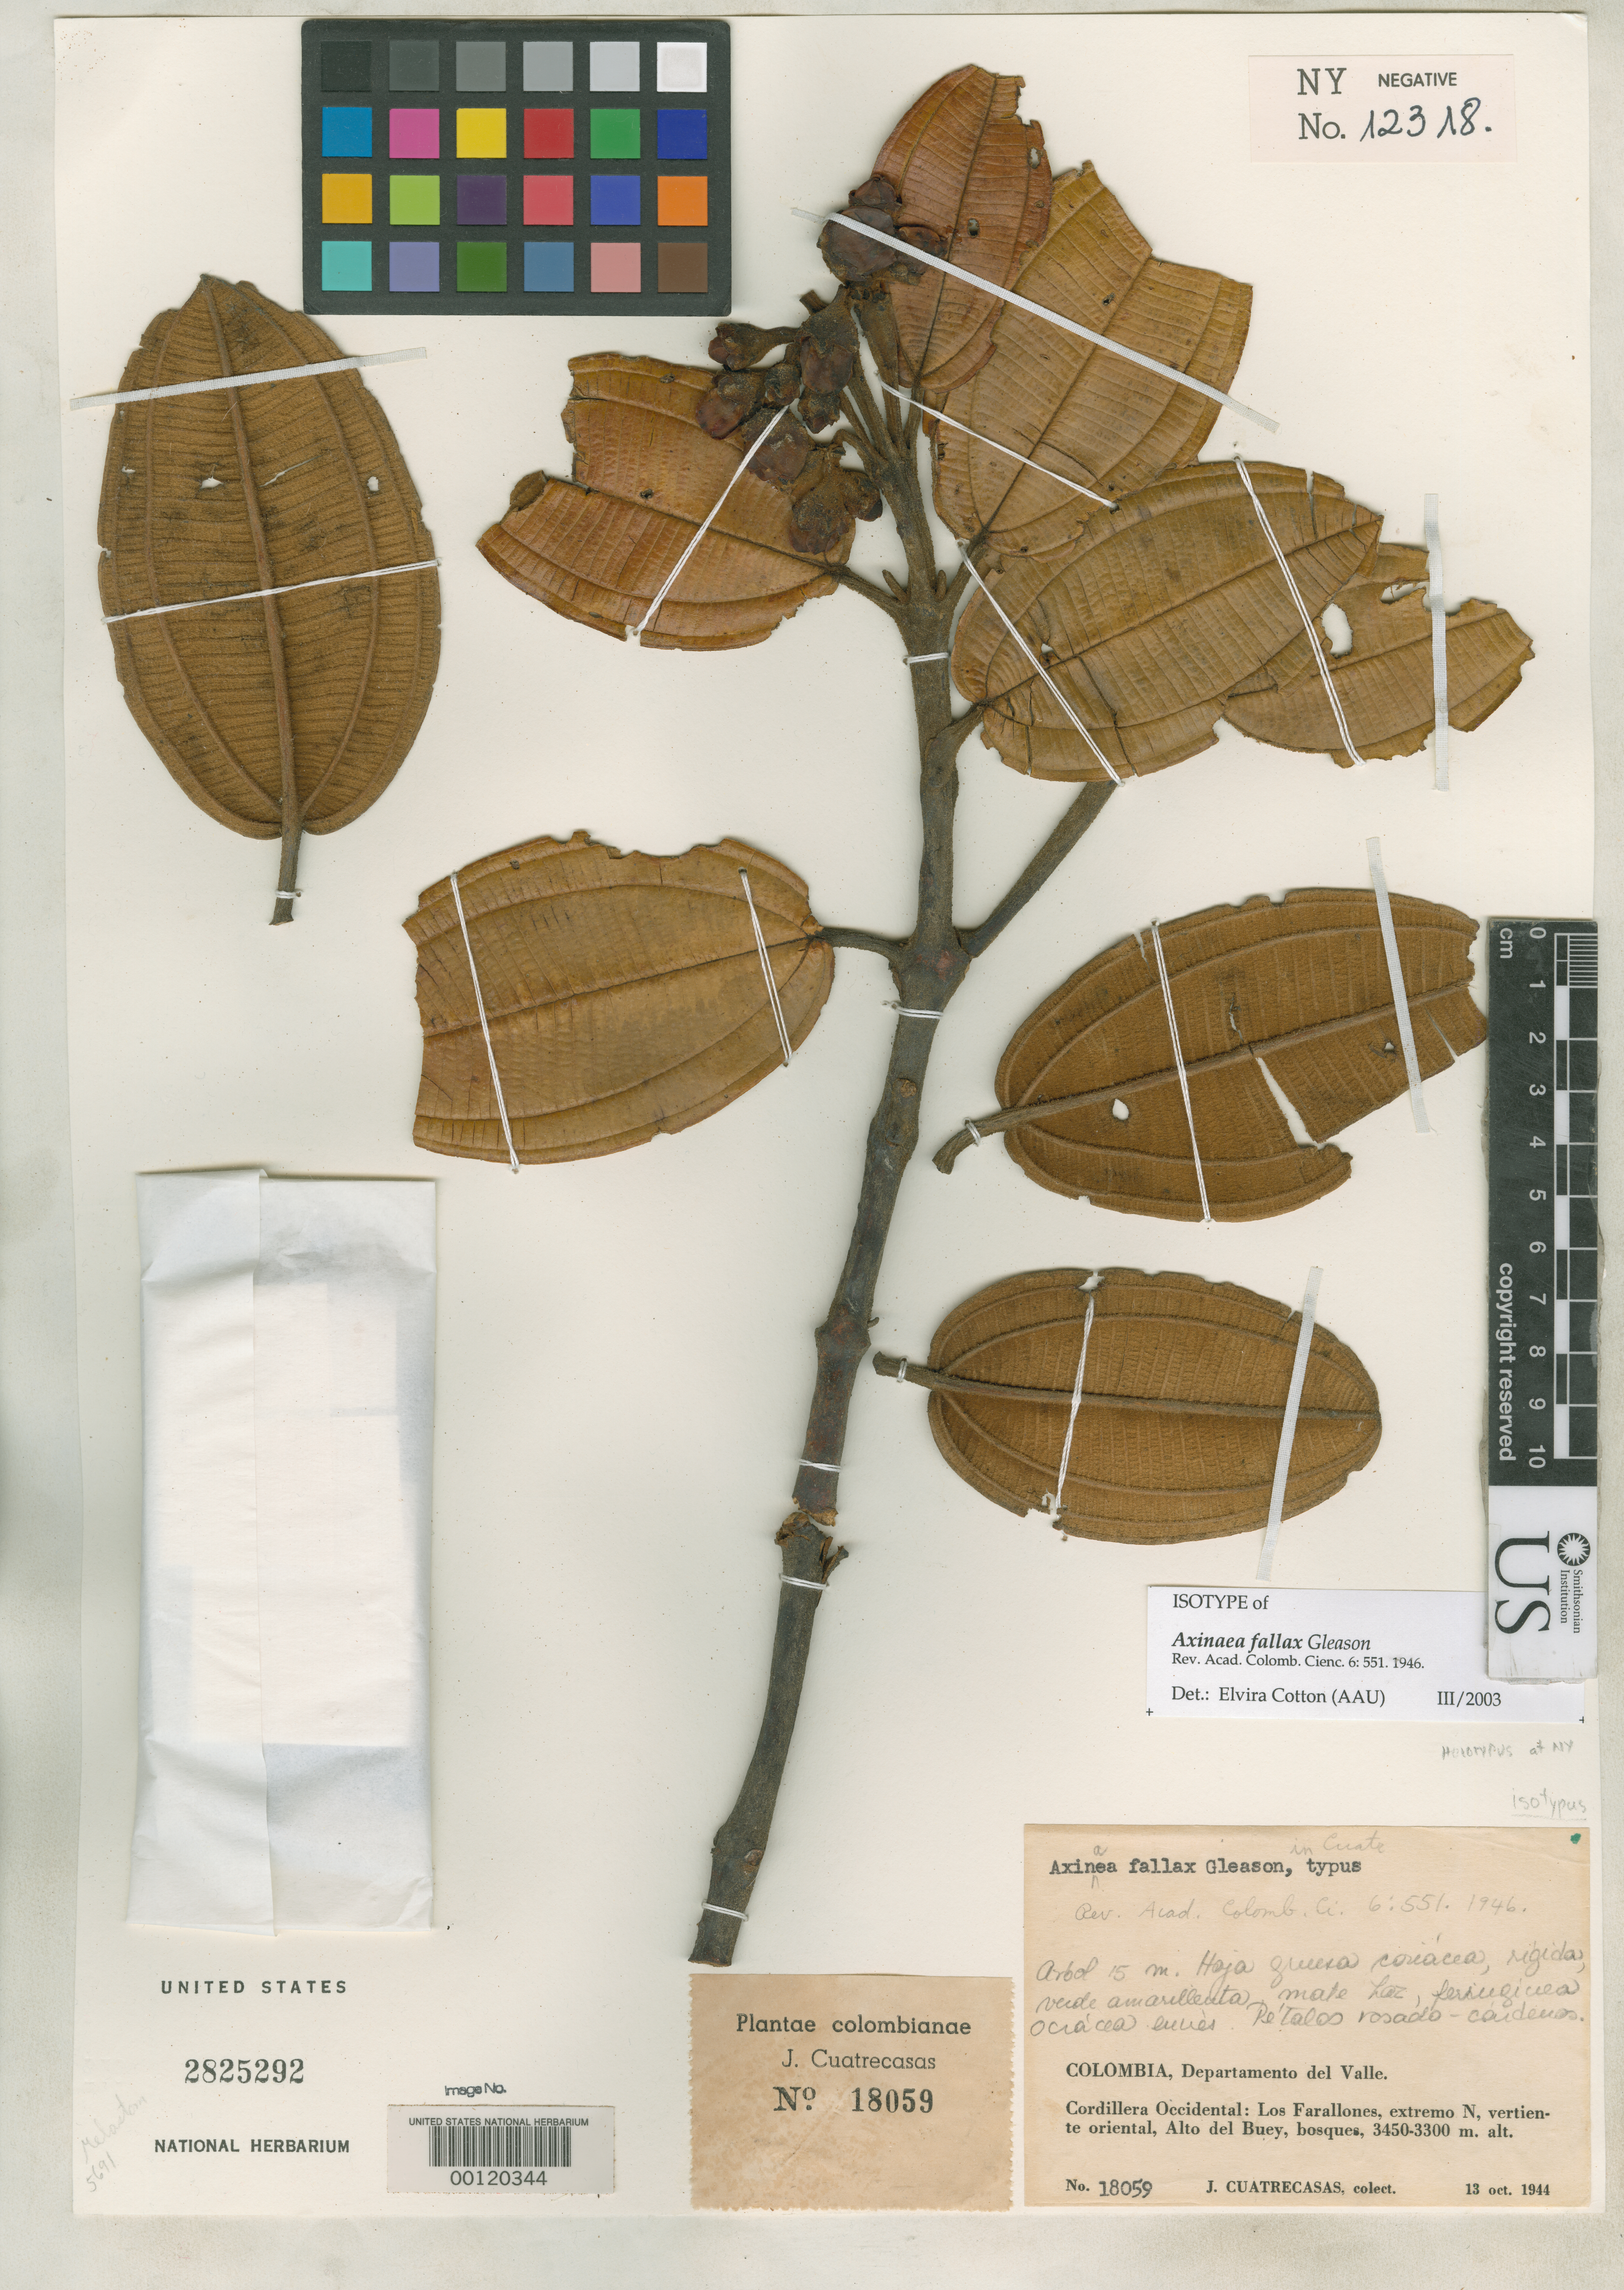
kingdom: Plantae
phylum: Tracheophyta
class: Magnoliopsida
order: Myrtales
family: Melastomataceae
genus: Axinaea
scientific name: Axinaea fallax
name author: Gleason in Cuatrec.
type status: Type Collection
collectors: J. Cuatrecasas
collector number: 18059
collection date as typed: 13 Oct 1944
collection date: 1944-10-13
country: Colombia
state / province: Valle del Cauca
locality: Los Farallones, Alto del Buey.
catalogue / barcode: US 2825292